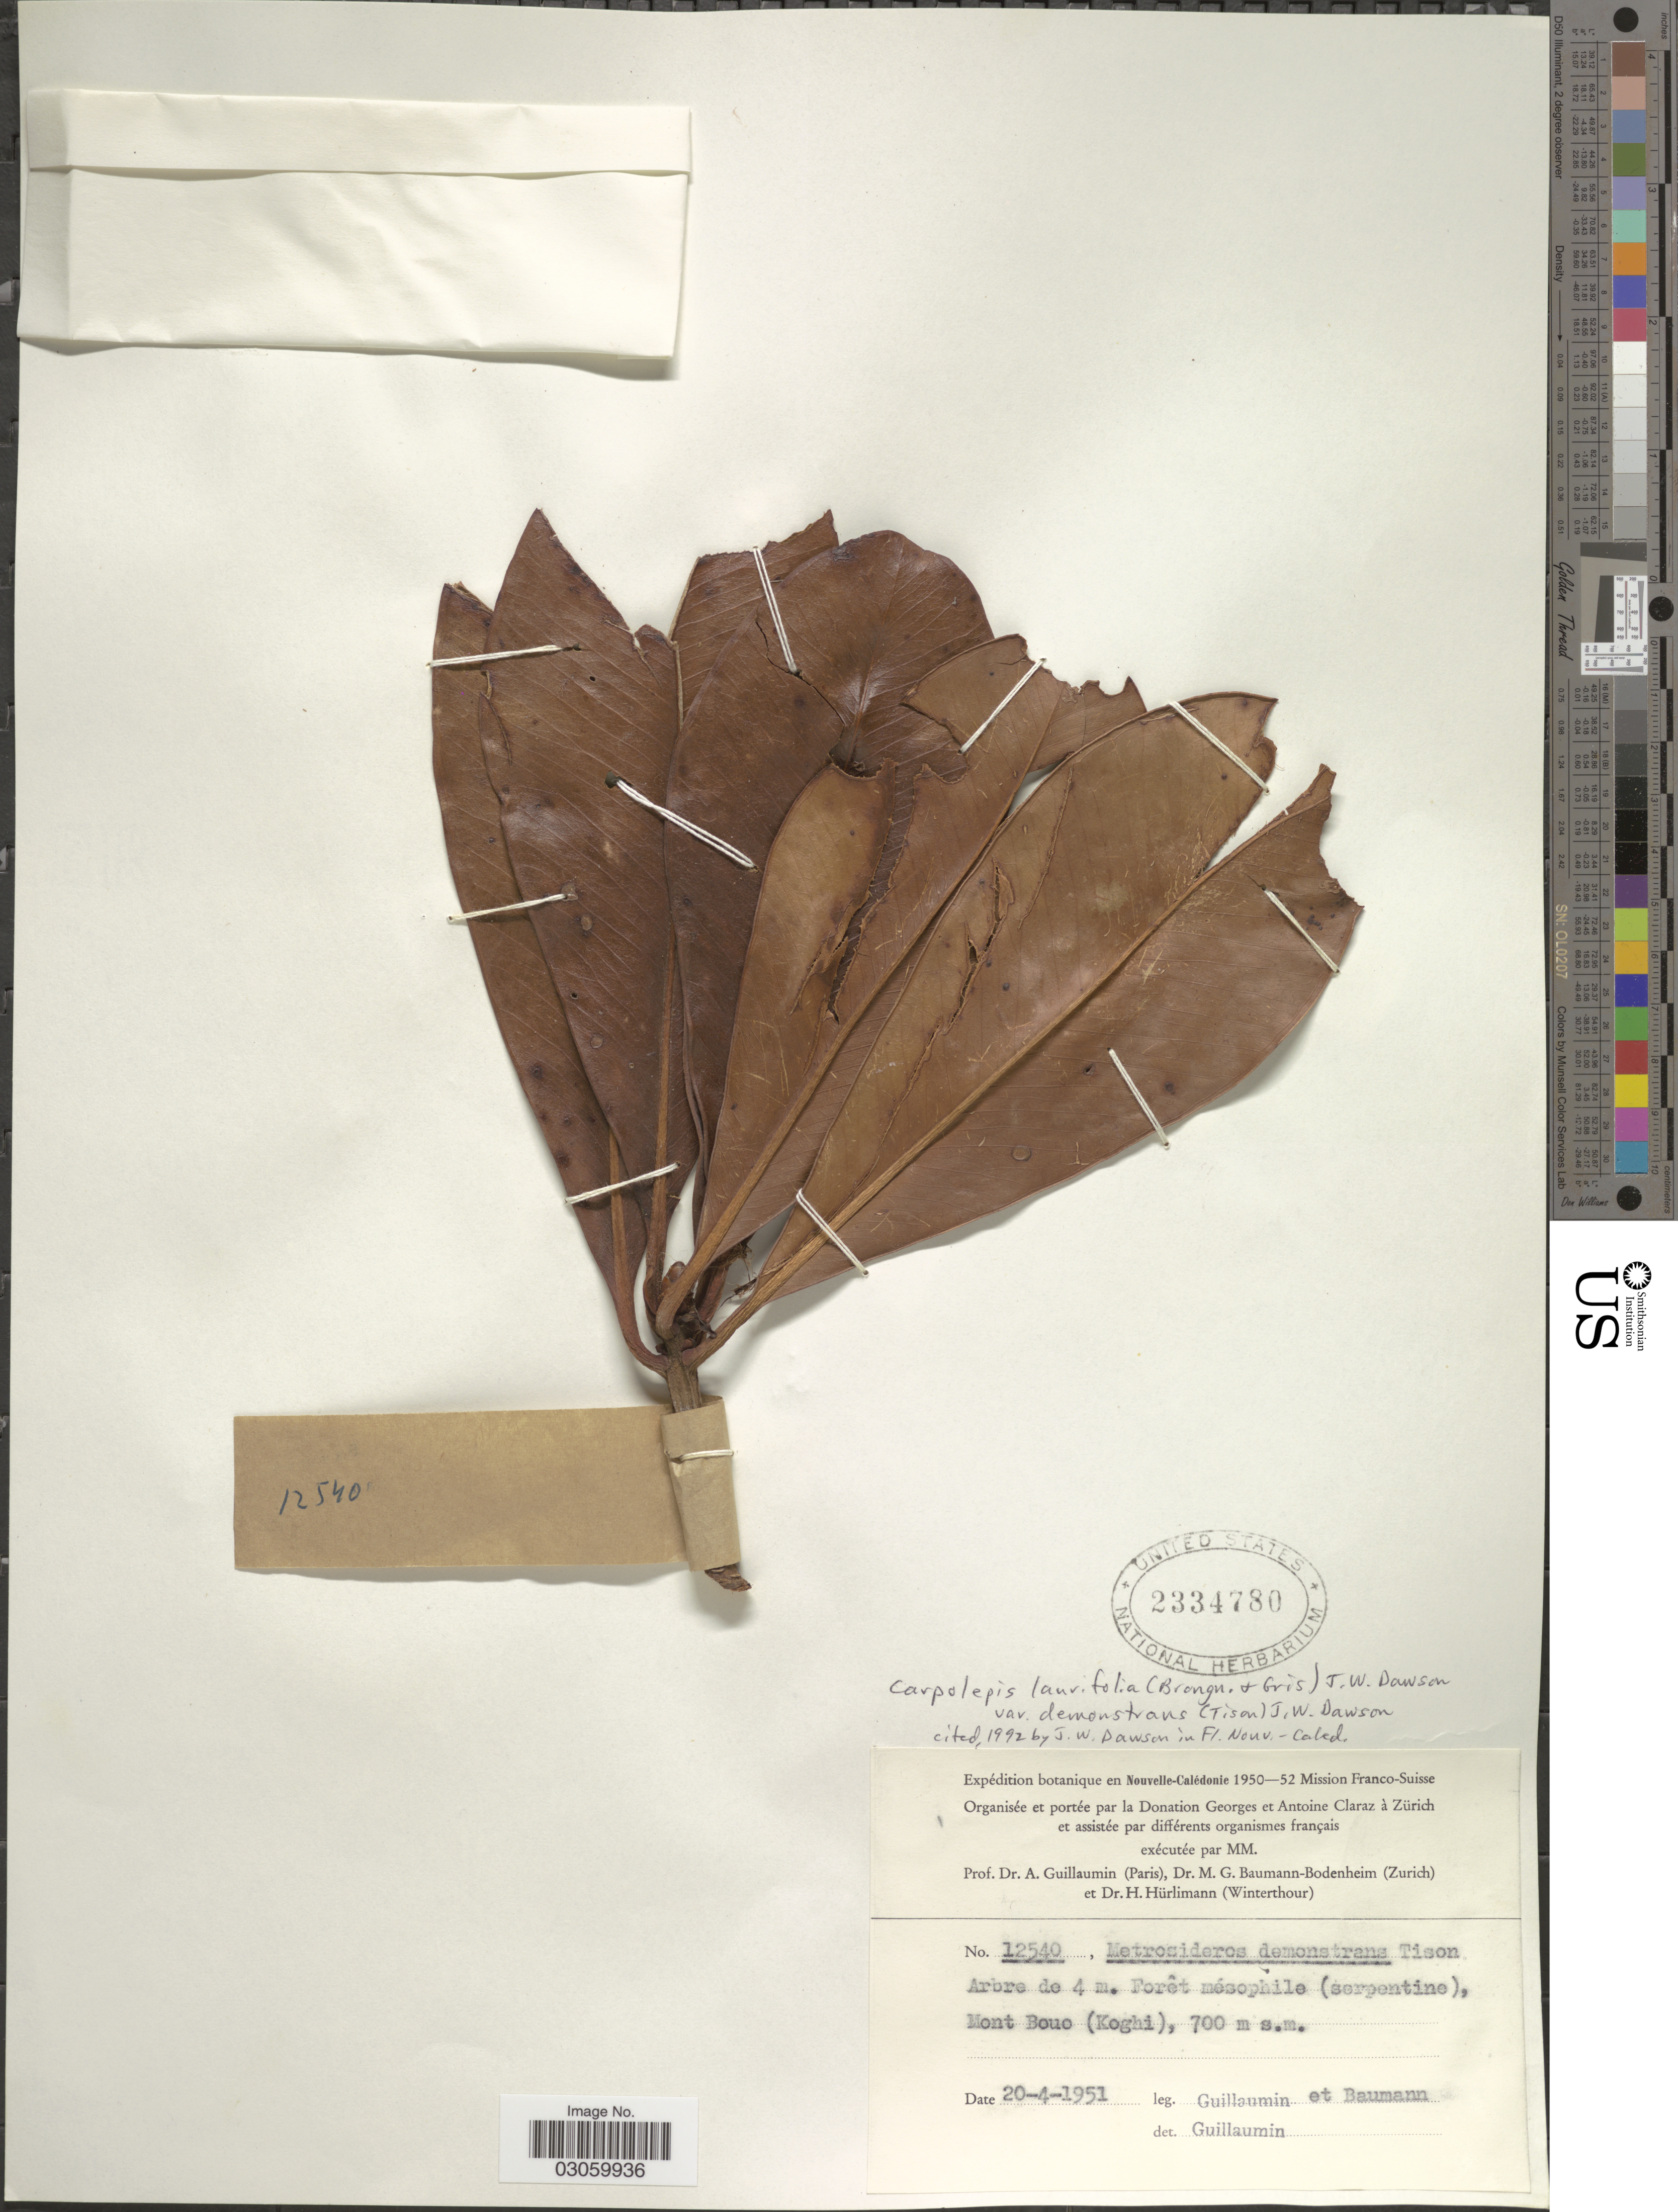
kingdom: Plantae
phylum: Tracheophyta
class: Magnoliopsida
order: Myrtales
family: Myrtaceae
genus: Metrosideros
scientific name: Metrosideros laurifolia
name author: Brongn. & Gris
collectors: A. Guillaumin & M. G. Baumann-Bodenheim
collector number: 12540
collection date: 1951-04-20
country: New Caledonia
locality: Mont Bouo (Koghi).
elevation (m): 700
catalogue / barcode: US 2334780